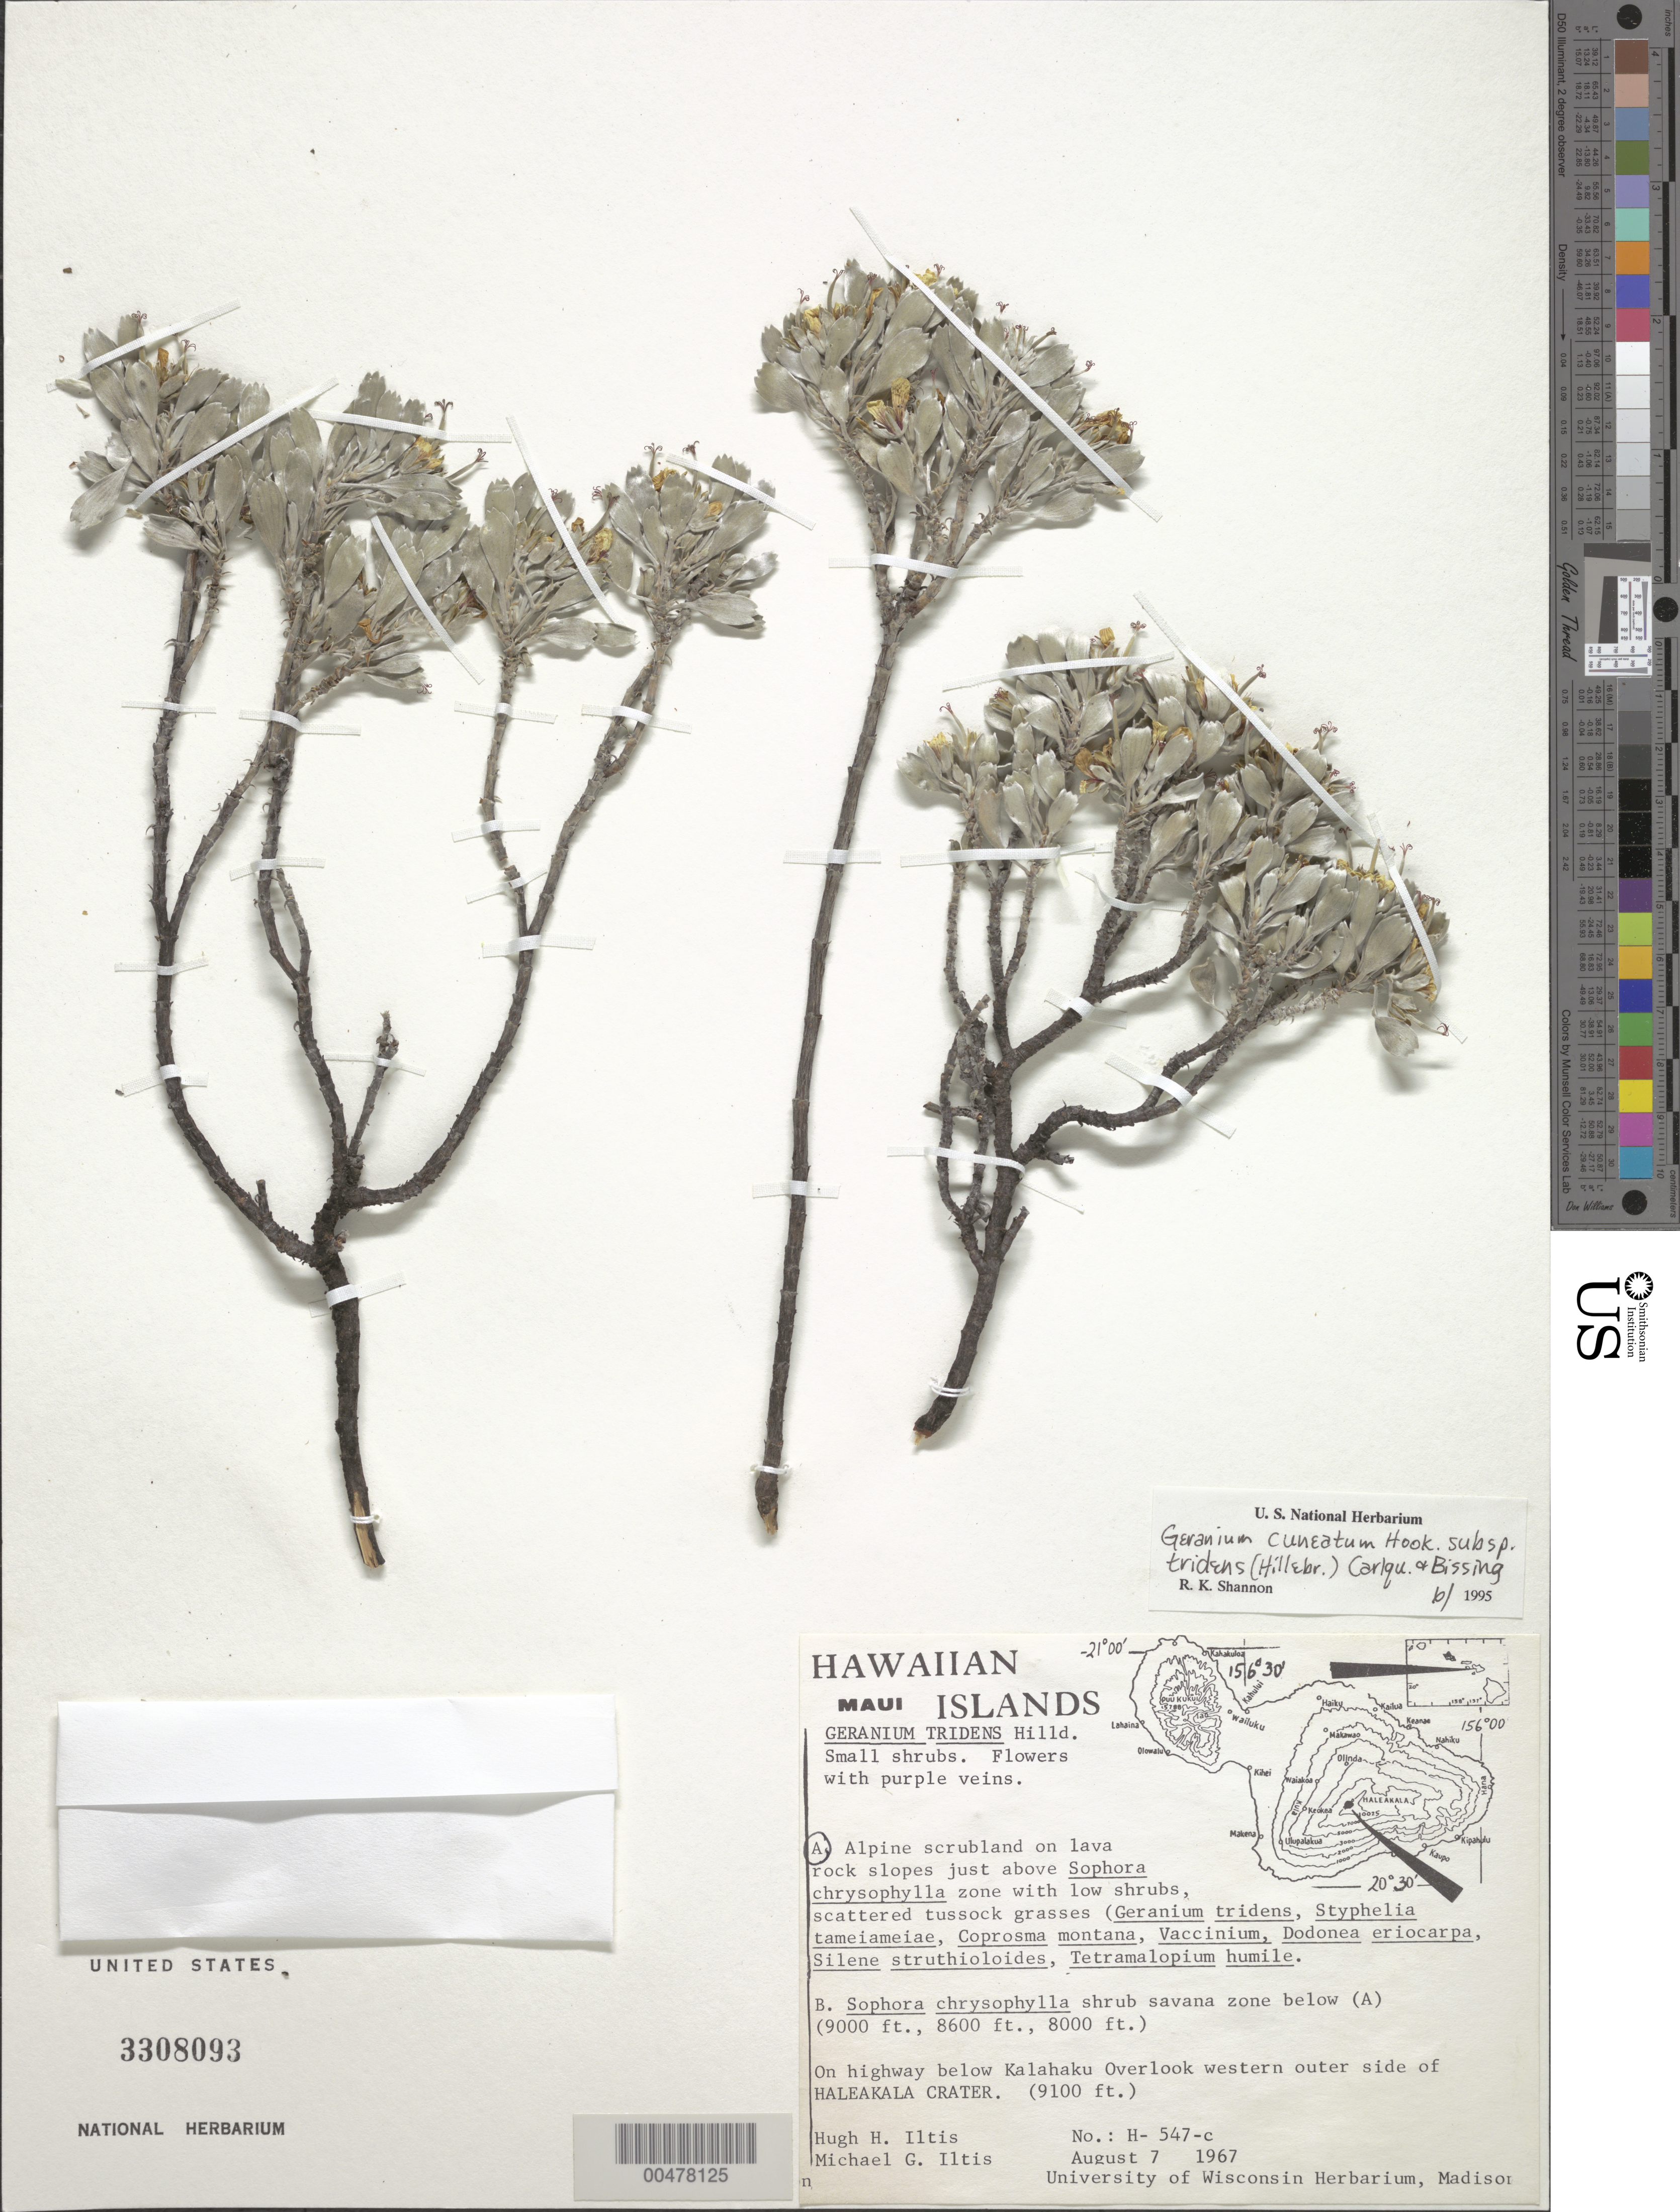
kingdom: Plantae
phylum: Tracheophyta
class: Magnoliopsida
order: Geraniales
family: Geraniaceae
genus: Geranium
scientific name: Geranium cuneatum subsp. tridens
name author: (Hillebr.) Carlquist & Bissing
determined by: Shannon, R. K., (UNITED STATES)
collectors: H. H. Iltis & C. G. Iltis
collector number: H-547c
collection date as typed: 7 Aug 1967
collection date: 1967-08-07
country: United States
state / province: Hawaii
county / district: Maui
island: Maui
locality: On hwy below Kalahaku Overlook, W outer side of Haleakala Crater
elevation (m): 2774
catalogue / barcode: US 3308093